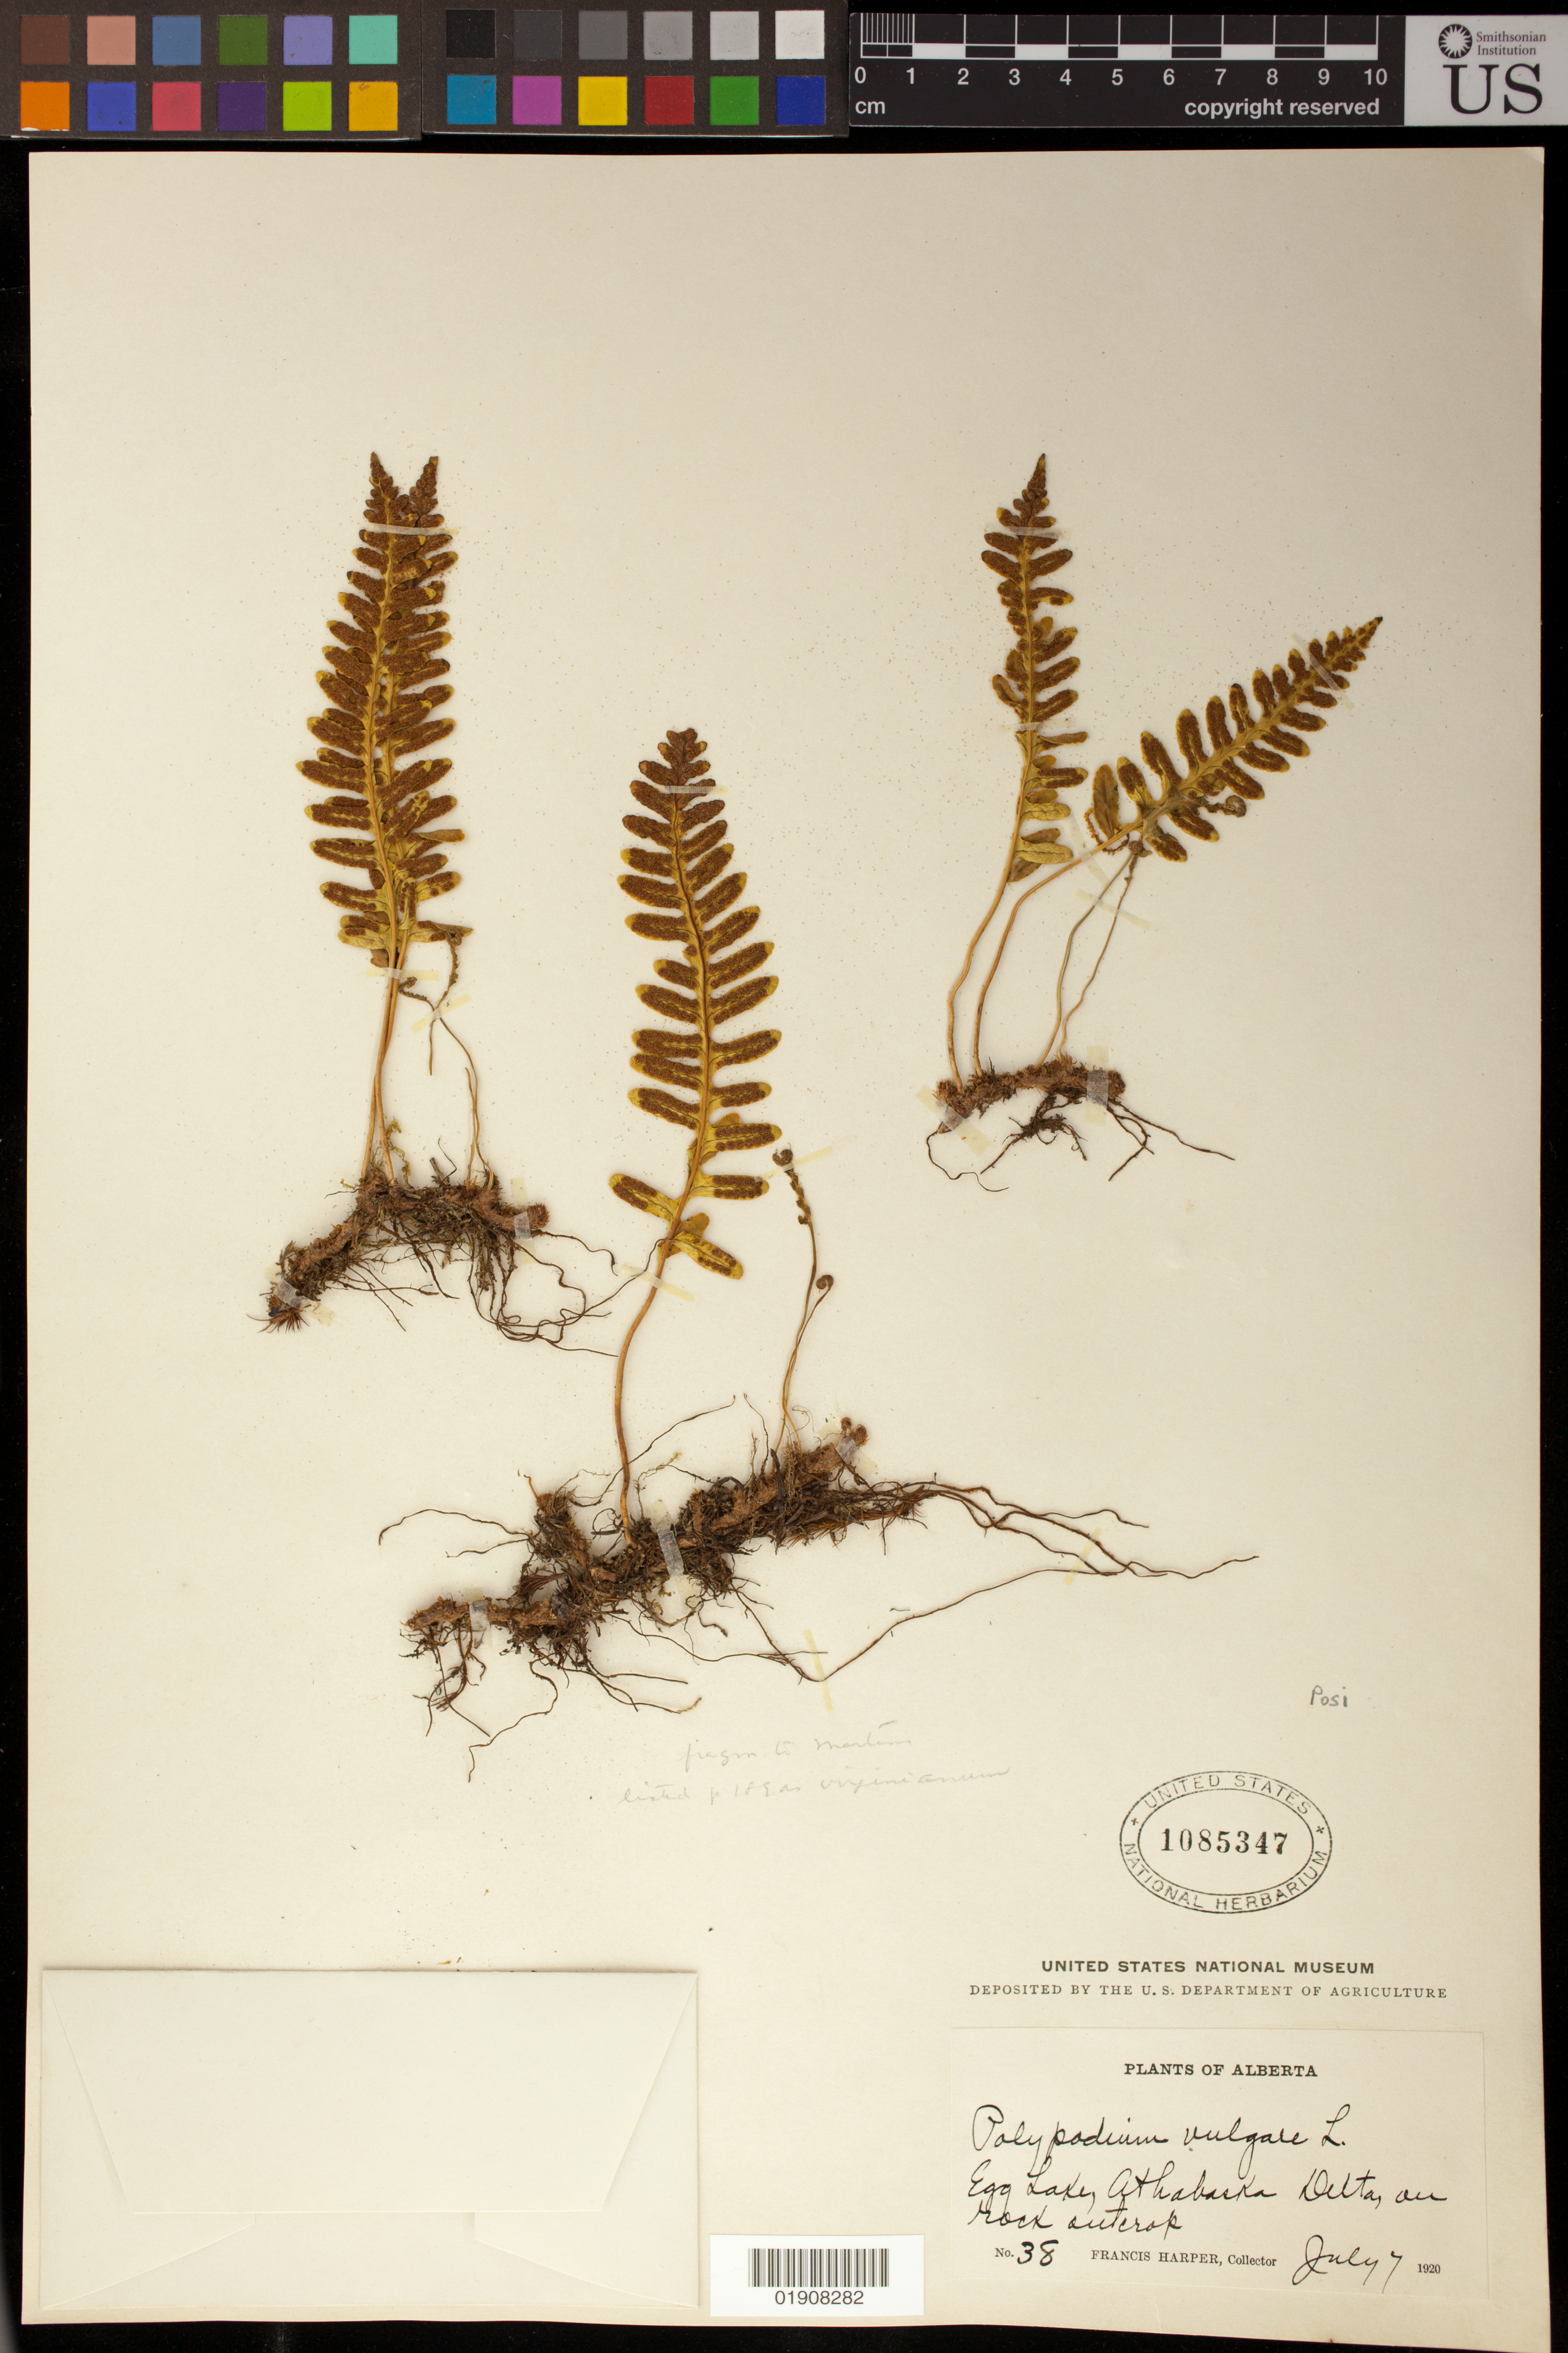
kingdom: Plantae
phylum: Tracheophyta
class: Polypodiopsida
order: Polypodiales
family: Polypodiaceae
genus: Polypodium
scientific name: Polypodium sibiricum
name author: Sipliv.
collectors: F. Harper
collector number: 38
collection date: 1920-07-07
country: Canada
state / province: Alberta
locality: Egg lake, Athabaska Delta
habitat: On rock outcrop.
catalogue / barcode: US 1085347